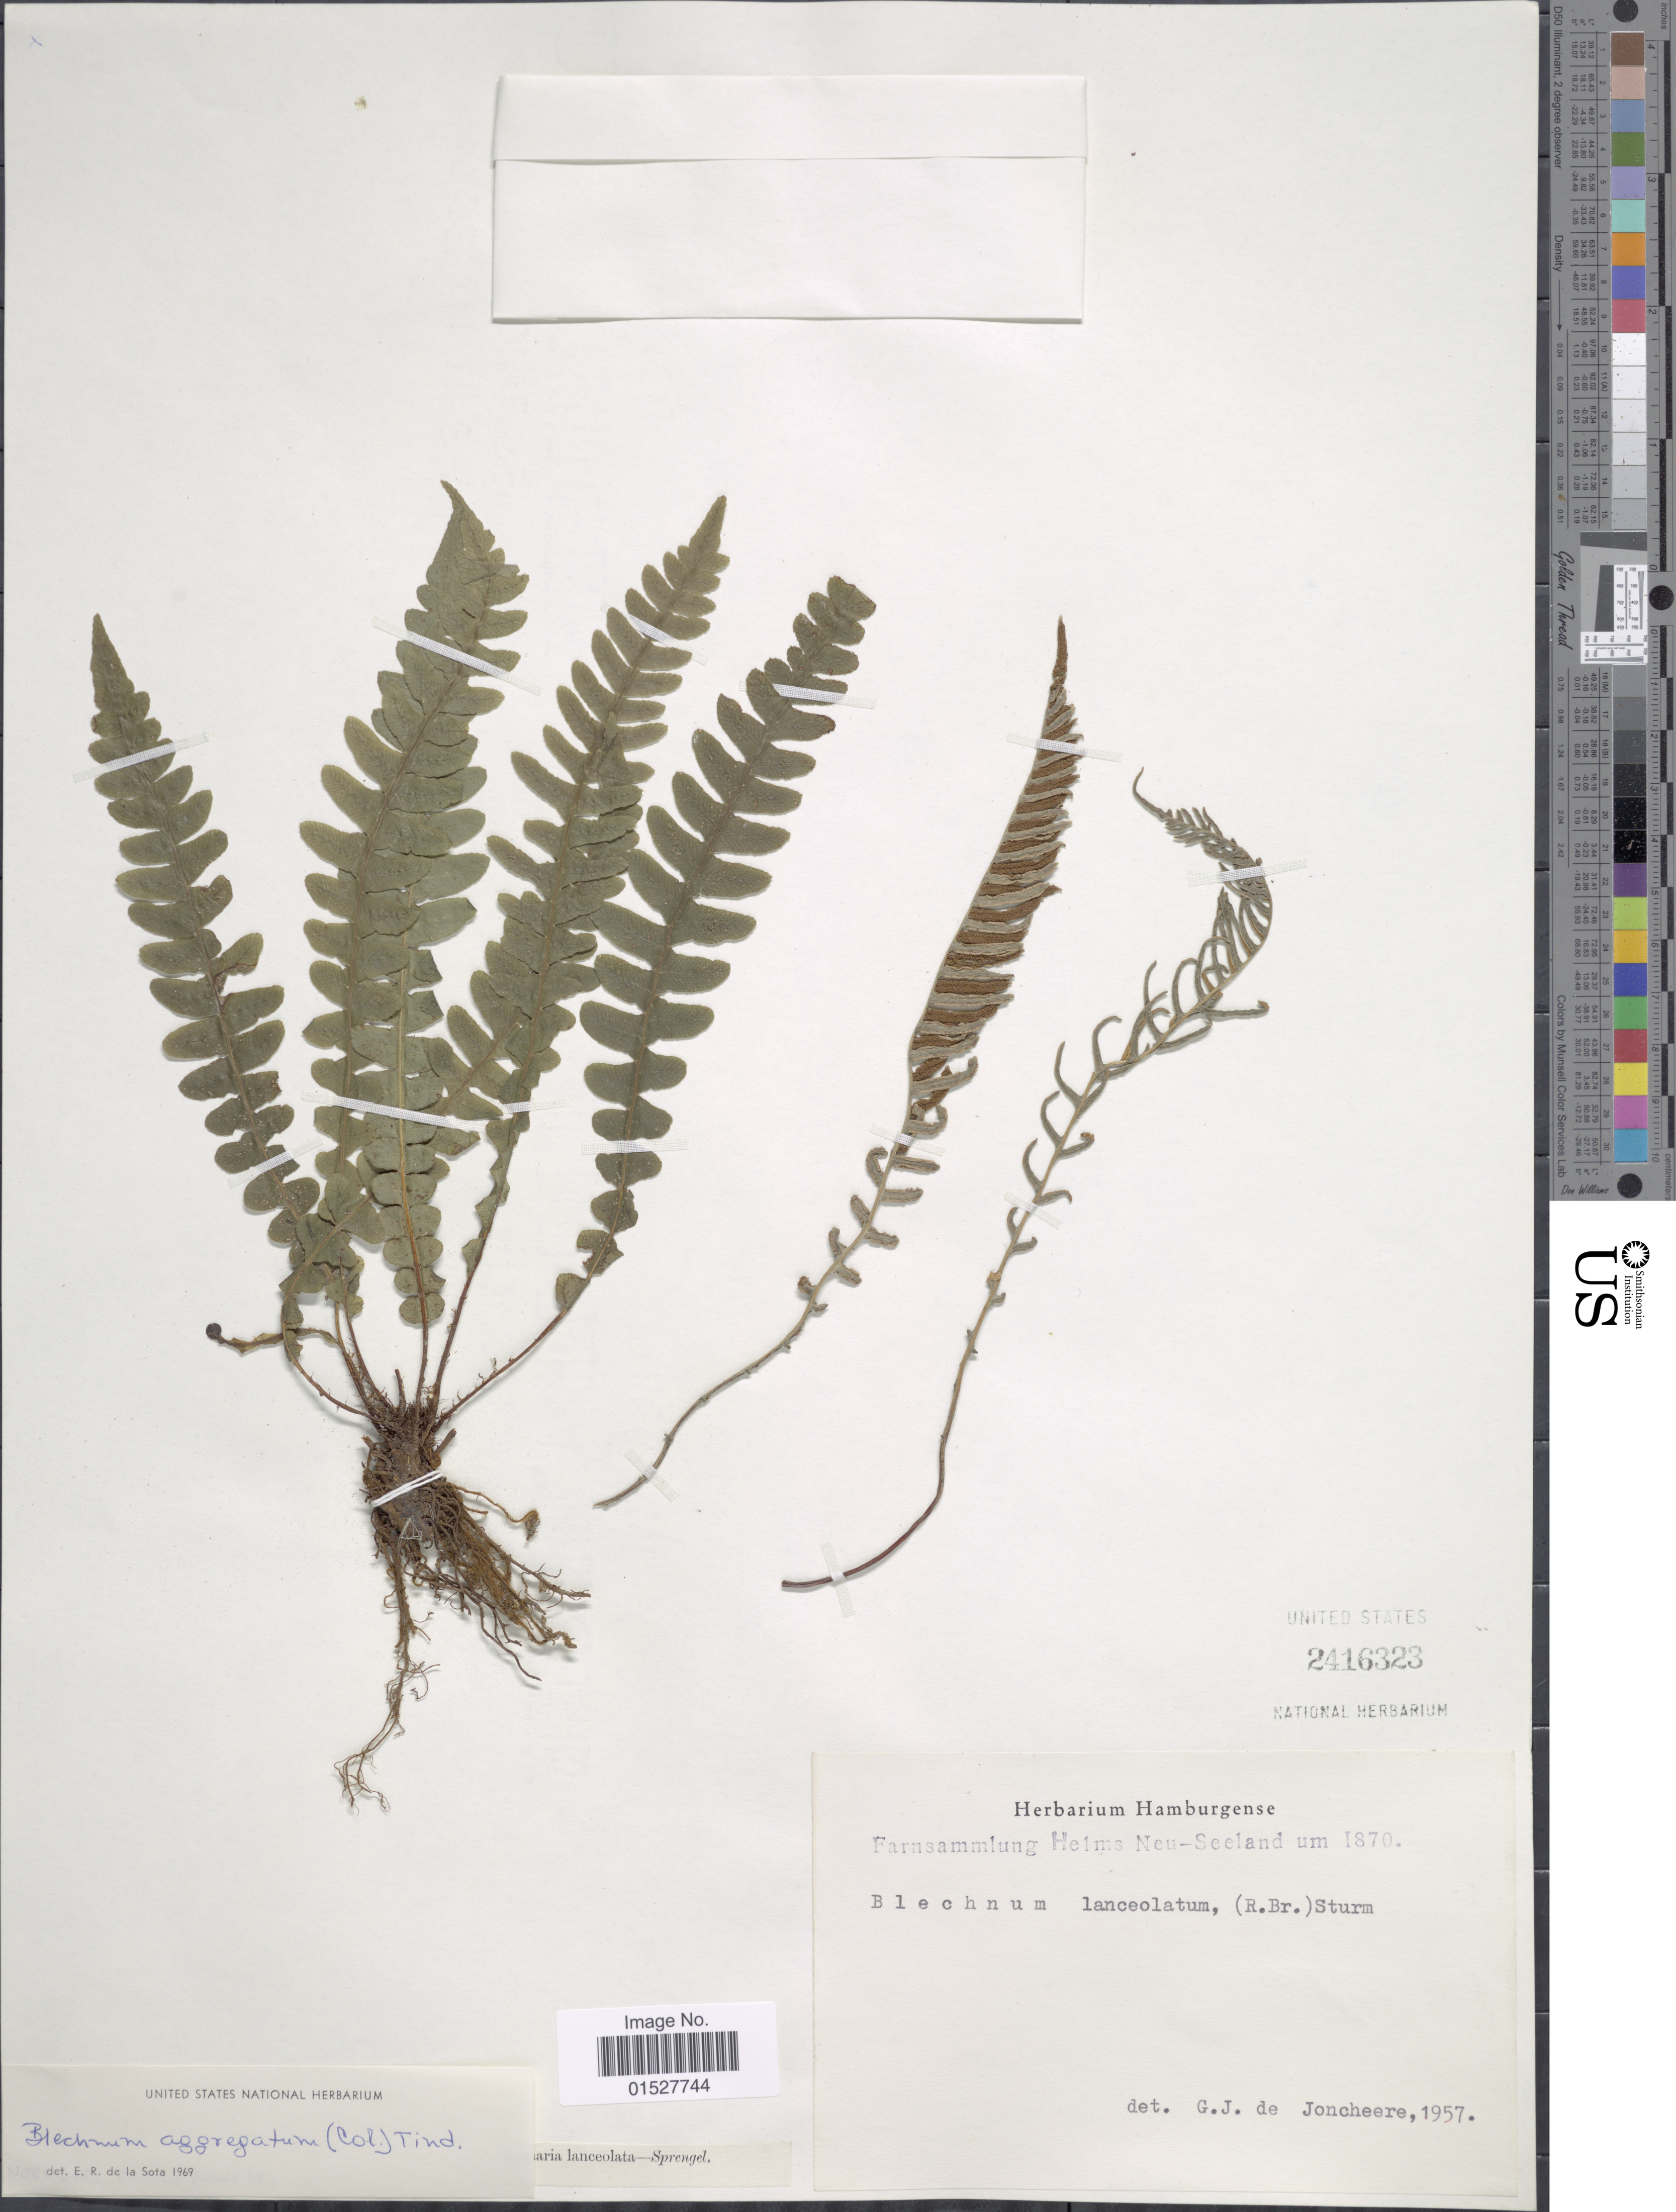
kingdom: Plantae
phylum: Tracheophyta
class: Polypodiopsida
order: Polypodiales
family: Blechnaceae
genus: Blechnum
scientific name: Blechnum aggregatum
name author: (Colenso) Tindale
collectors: ex herb. Hamburgense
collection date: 1870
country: New Zealand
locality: Helms Neu-Seeland.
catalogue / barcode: US 2416323